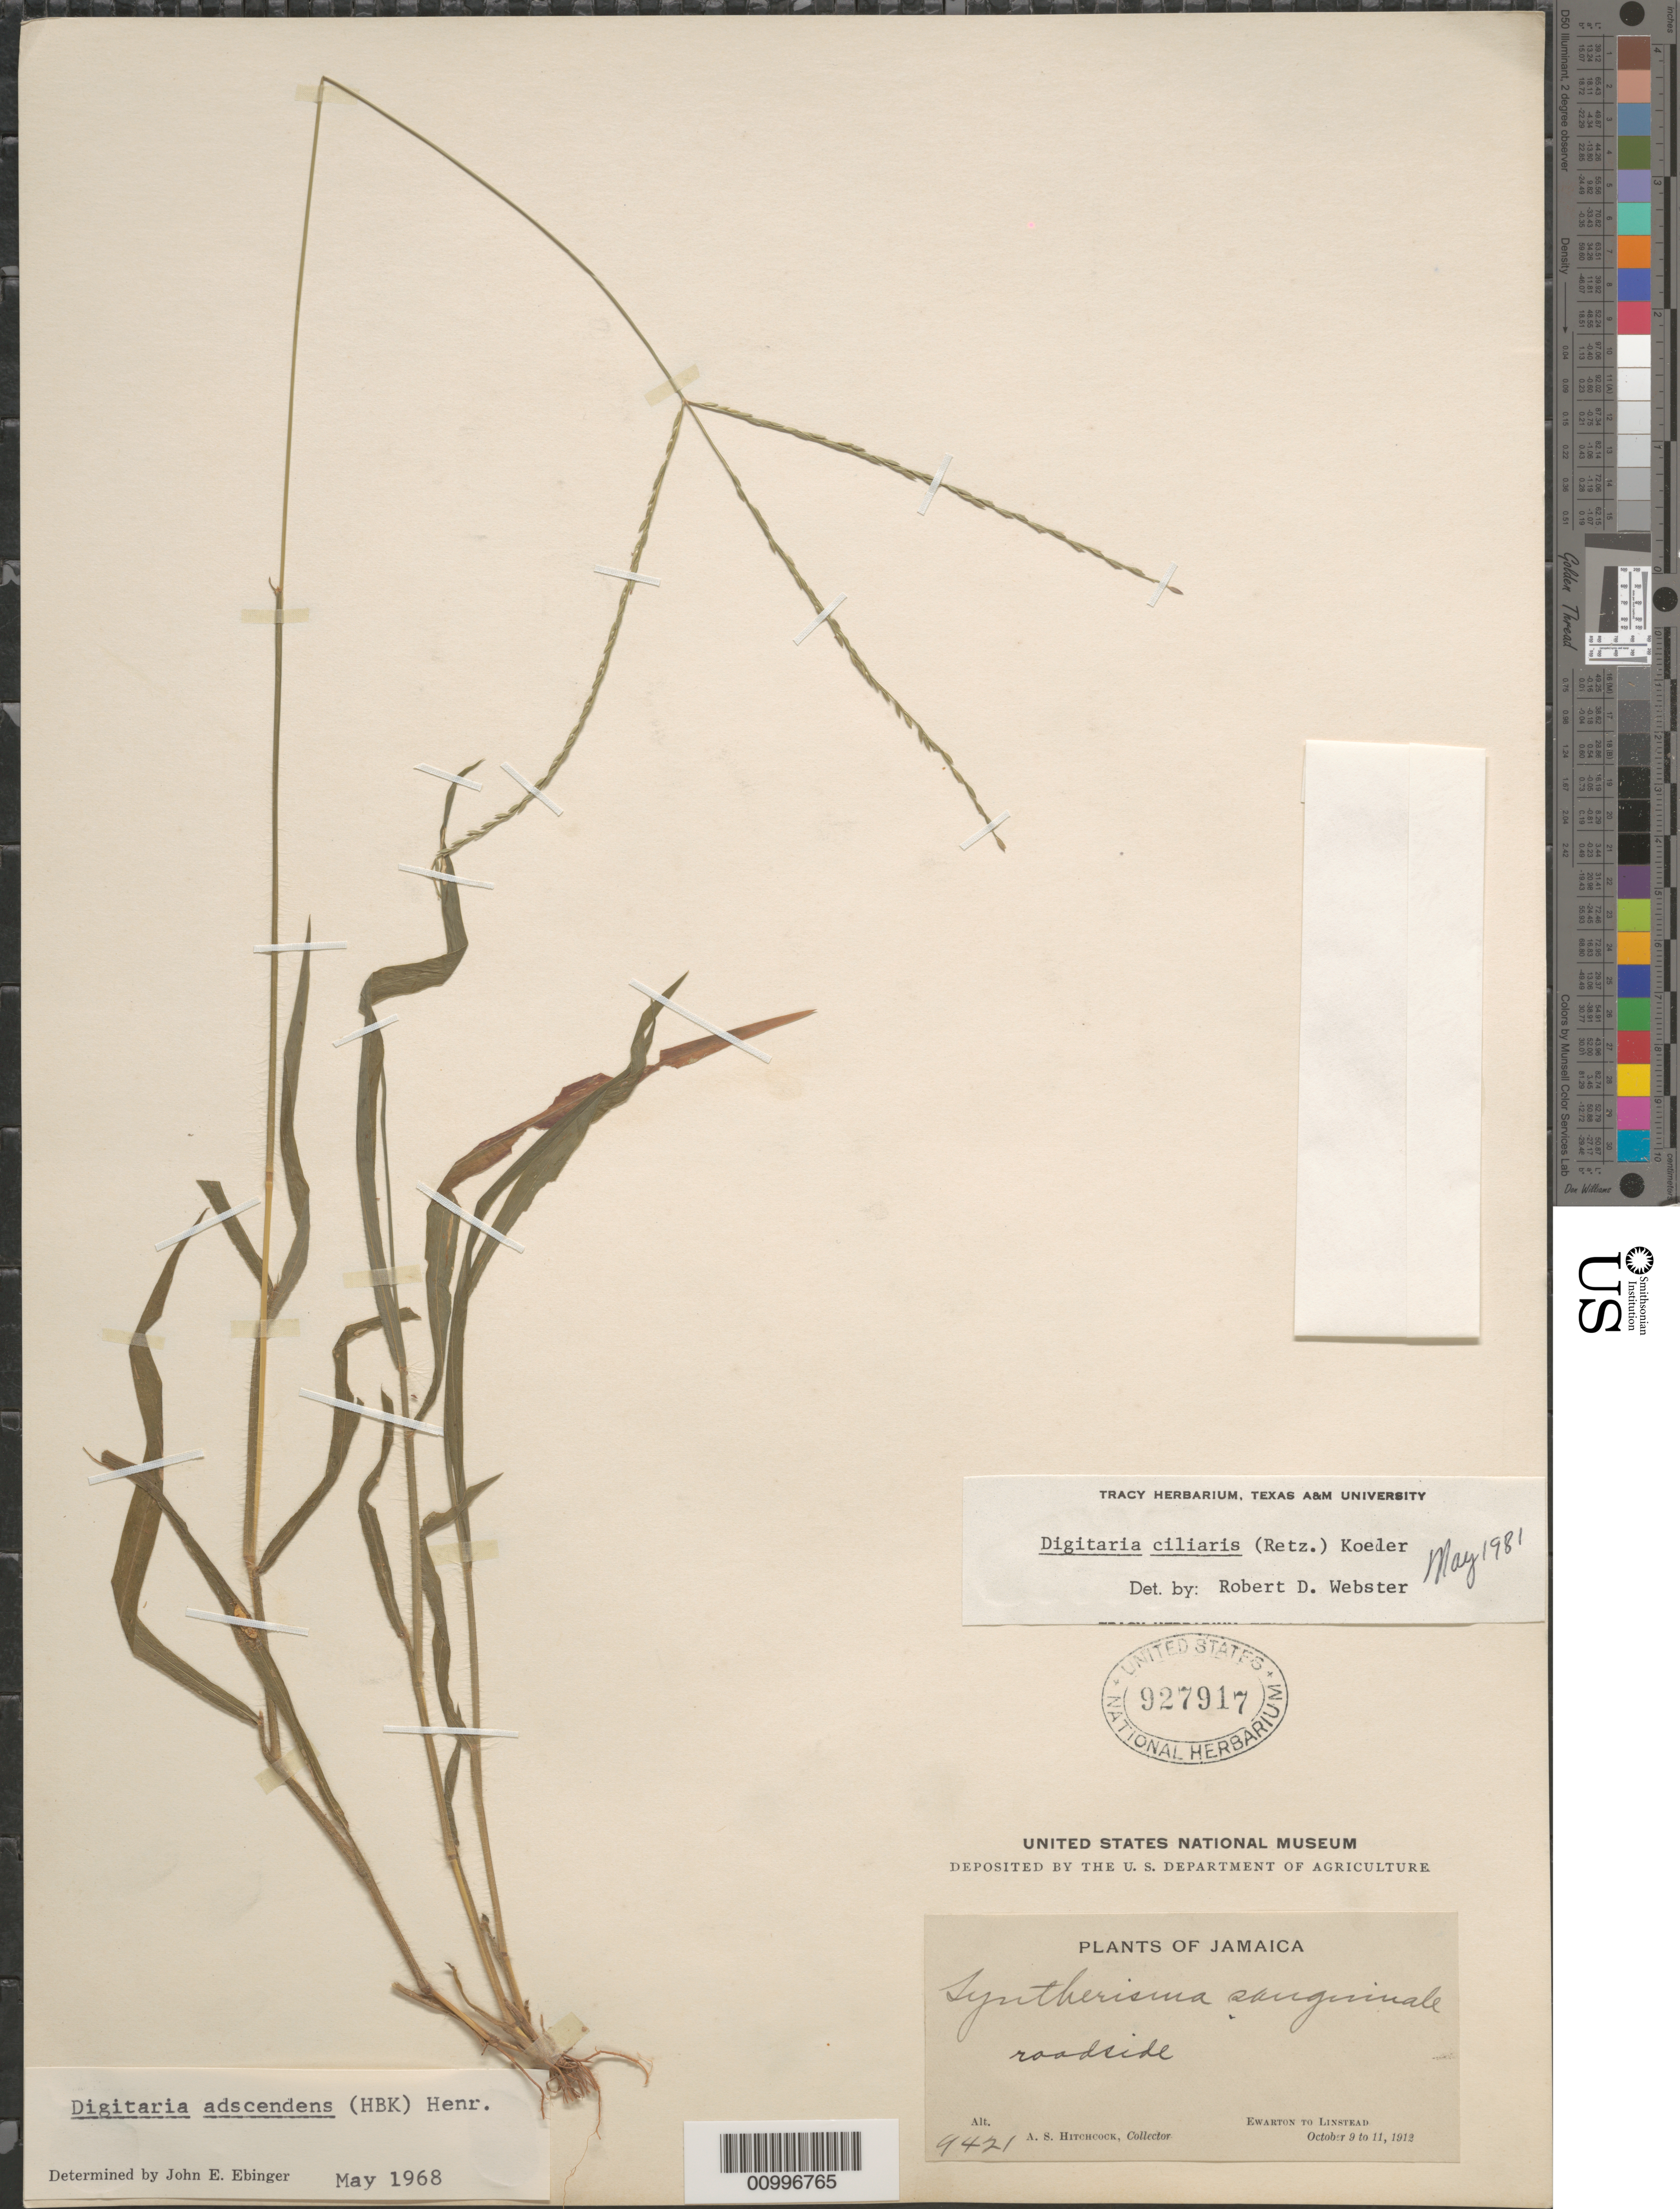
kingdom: Plantae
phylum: Tracheophyta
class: Liliopsida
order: Poales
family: Poaceae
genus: Digitaria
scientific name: Digitaria ciliaris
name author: (Retz.) Koeler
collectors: A. S. Hitchcock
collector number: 9421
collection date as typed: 09 Oct 1912 to 11 Oct 1912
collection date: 1912-10-09/1912-10-11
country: Jamaica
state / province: Saint Catherine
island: Jamaica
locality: Ewarton to Linstead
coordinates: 0 N, 0 E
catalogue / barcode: US 927917